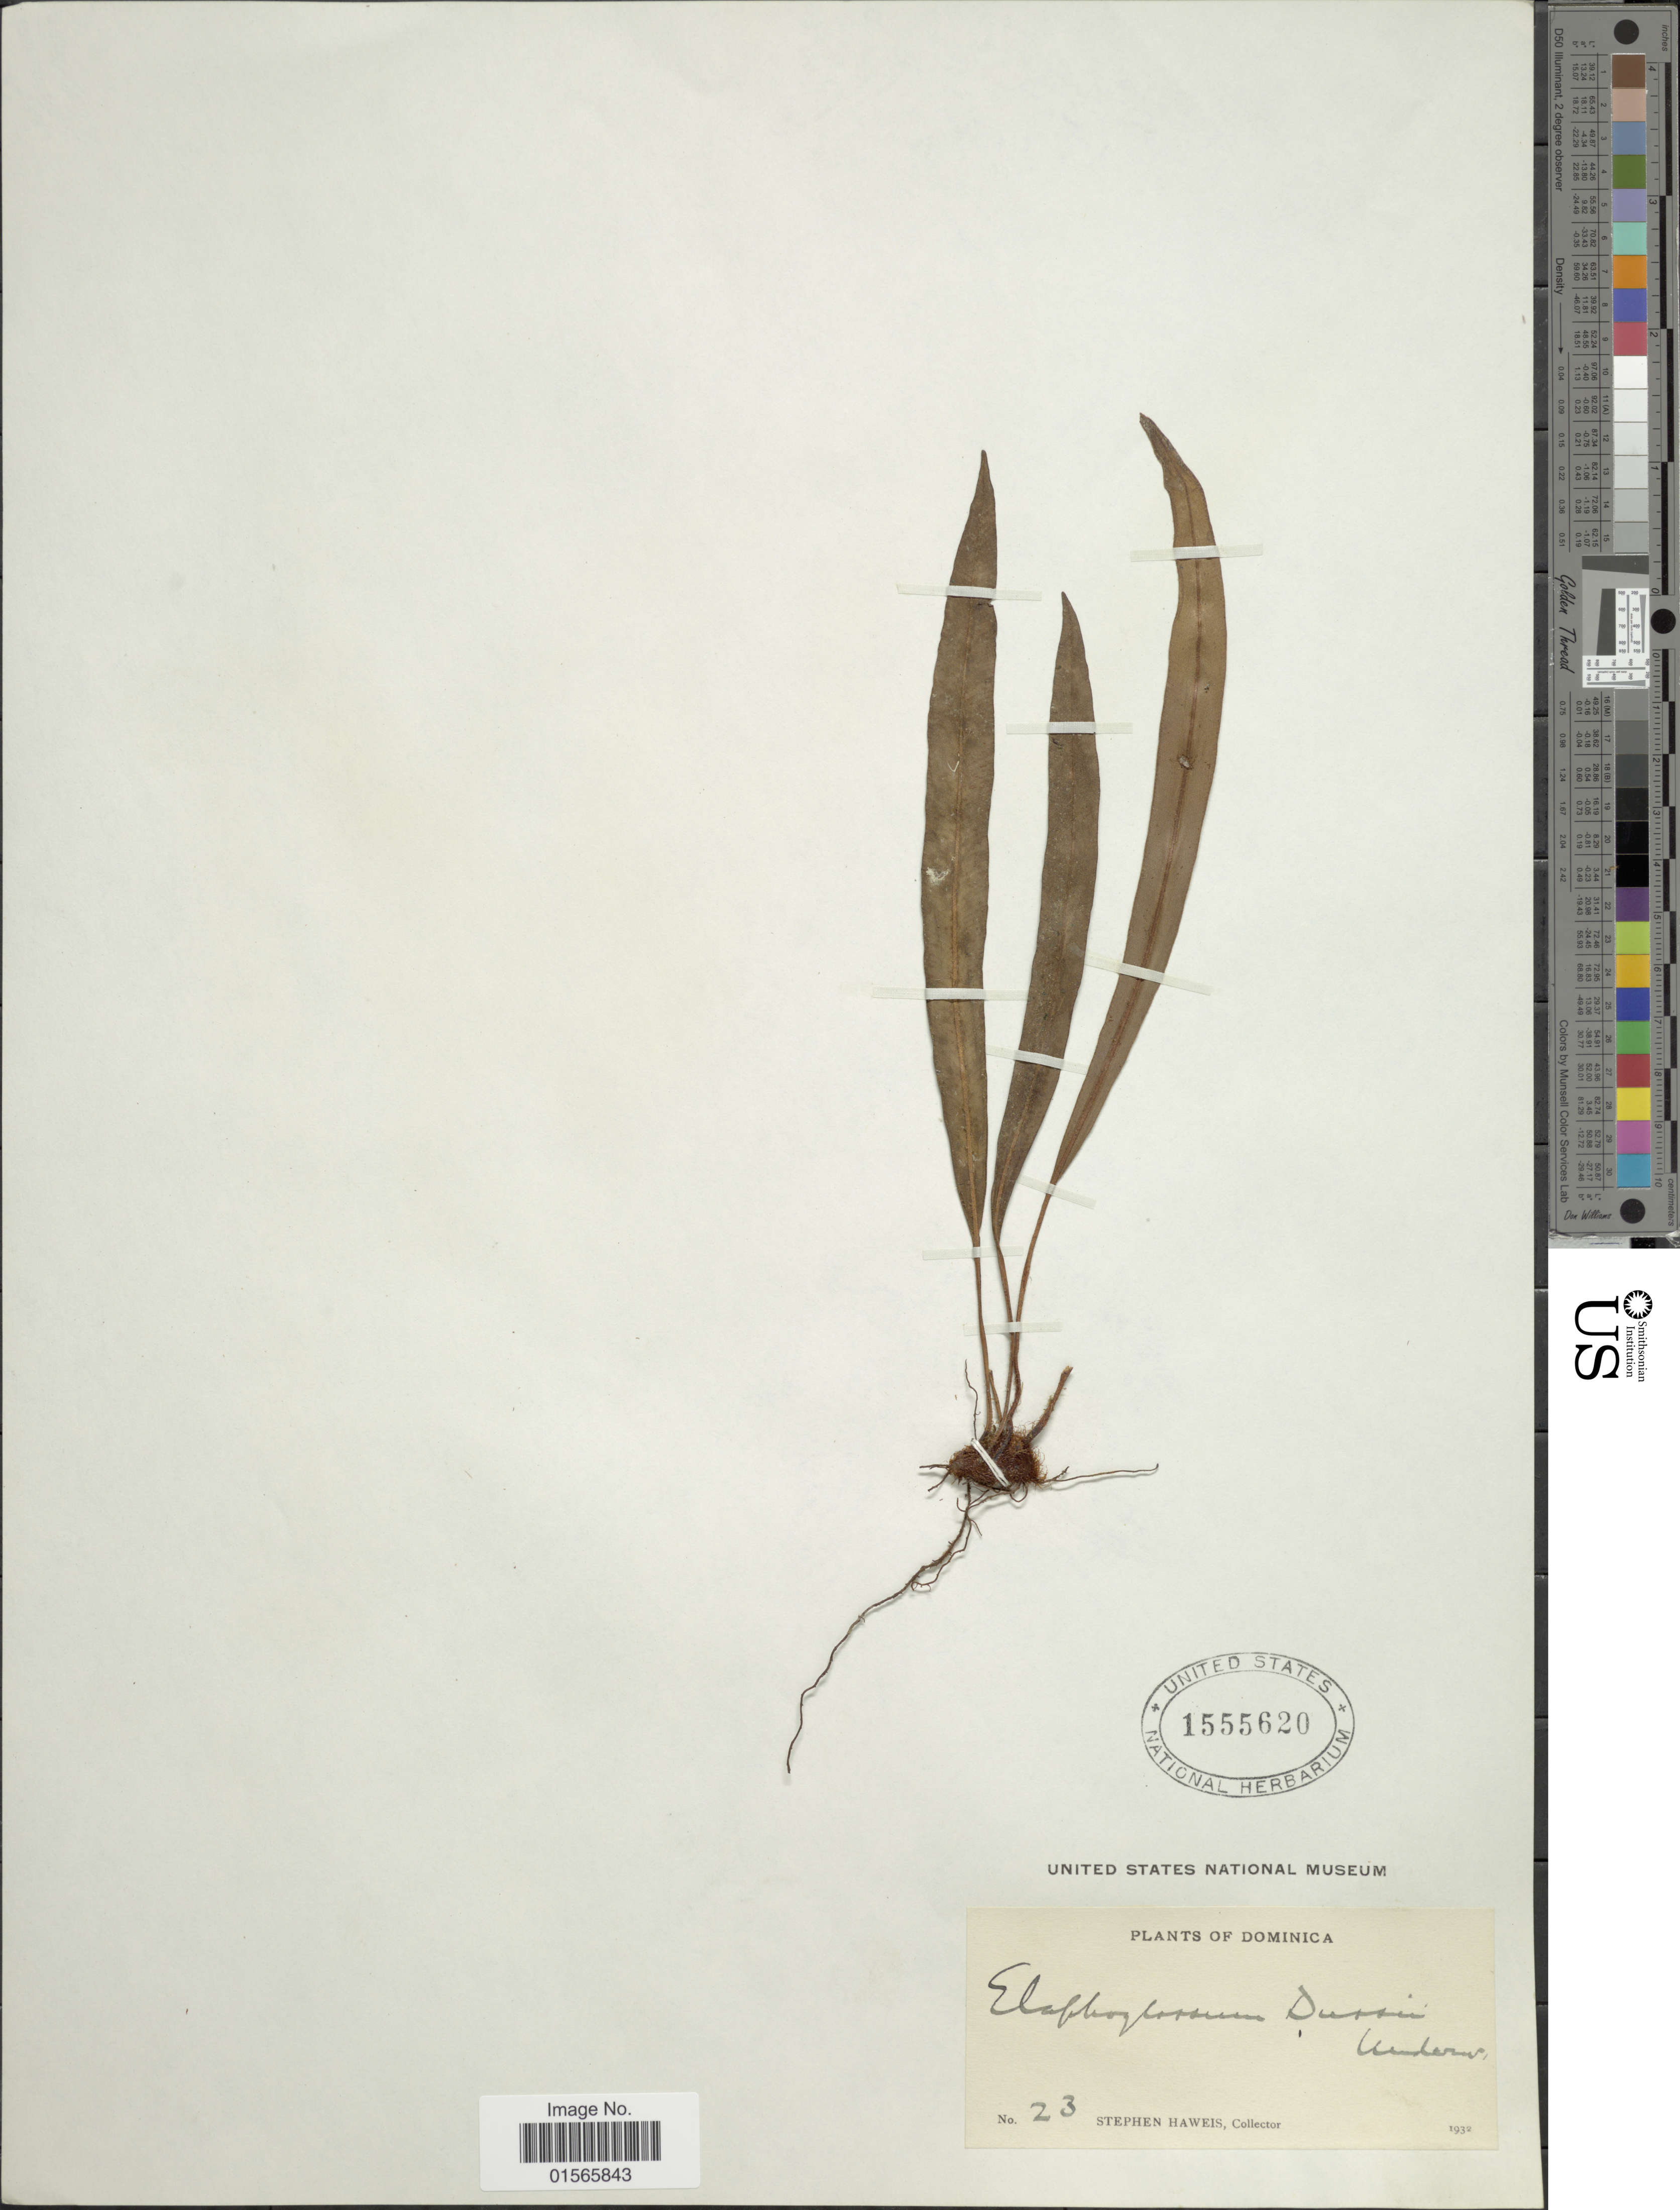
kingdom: Plantae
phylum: Tracheophyta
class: Polypodiopsida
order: Polypodiales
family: Dryopteridaceae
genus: Elaphoglossum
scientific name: Elaphoglossum petiolatum var. dussii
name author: (Underw. ex Maxon) Proctor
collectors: S. Haweis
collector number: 23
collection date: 1932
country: Dominica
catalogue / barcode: US 1555620